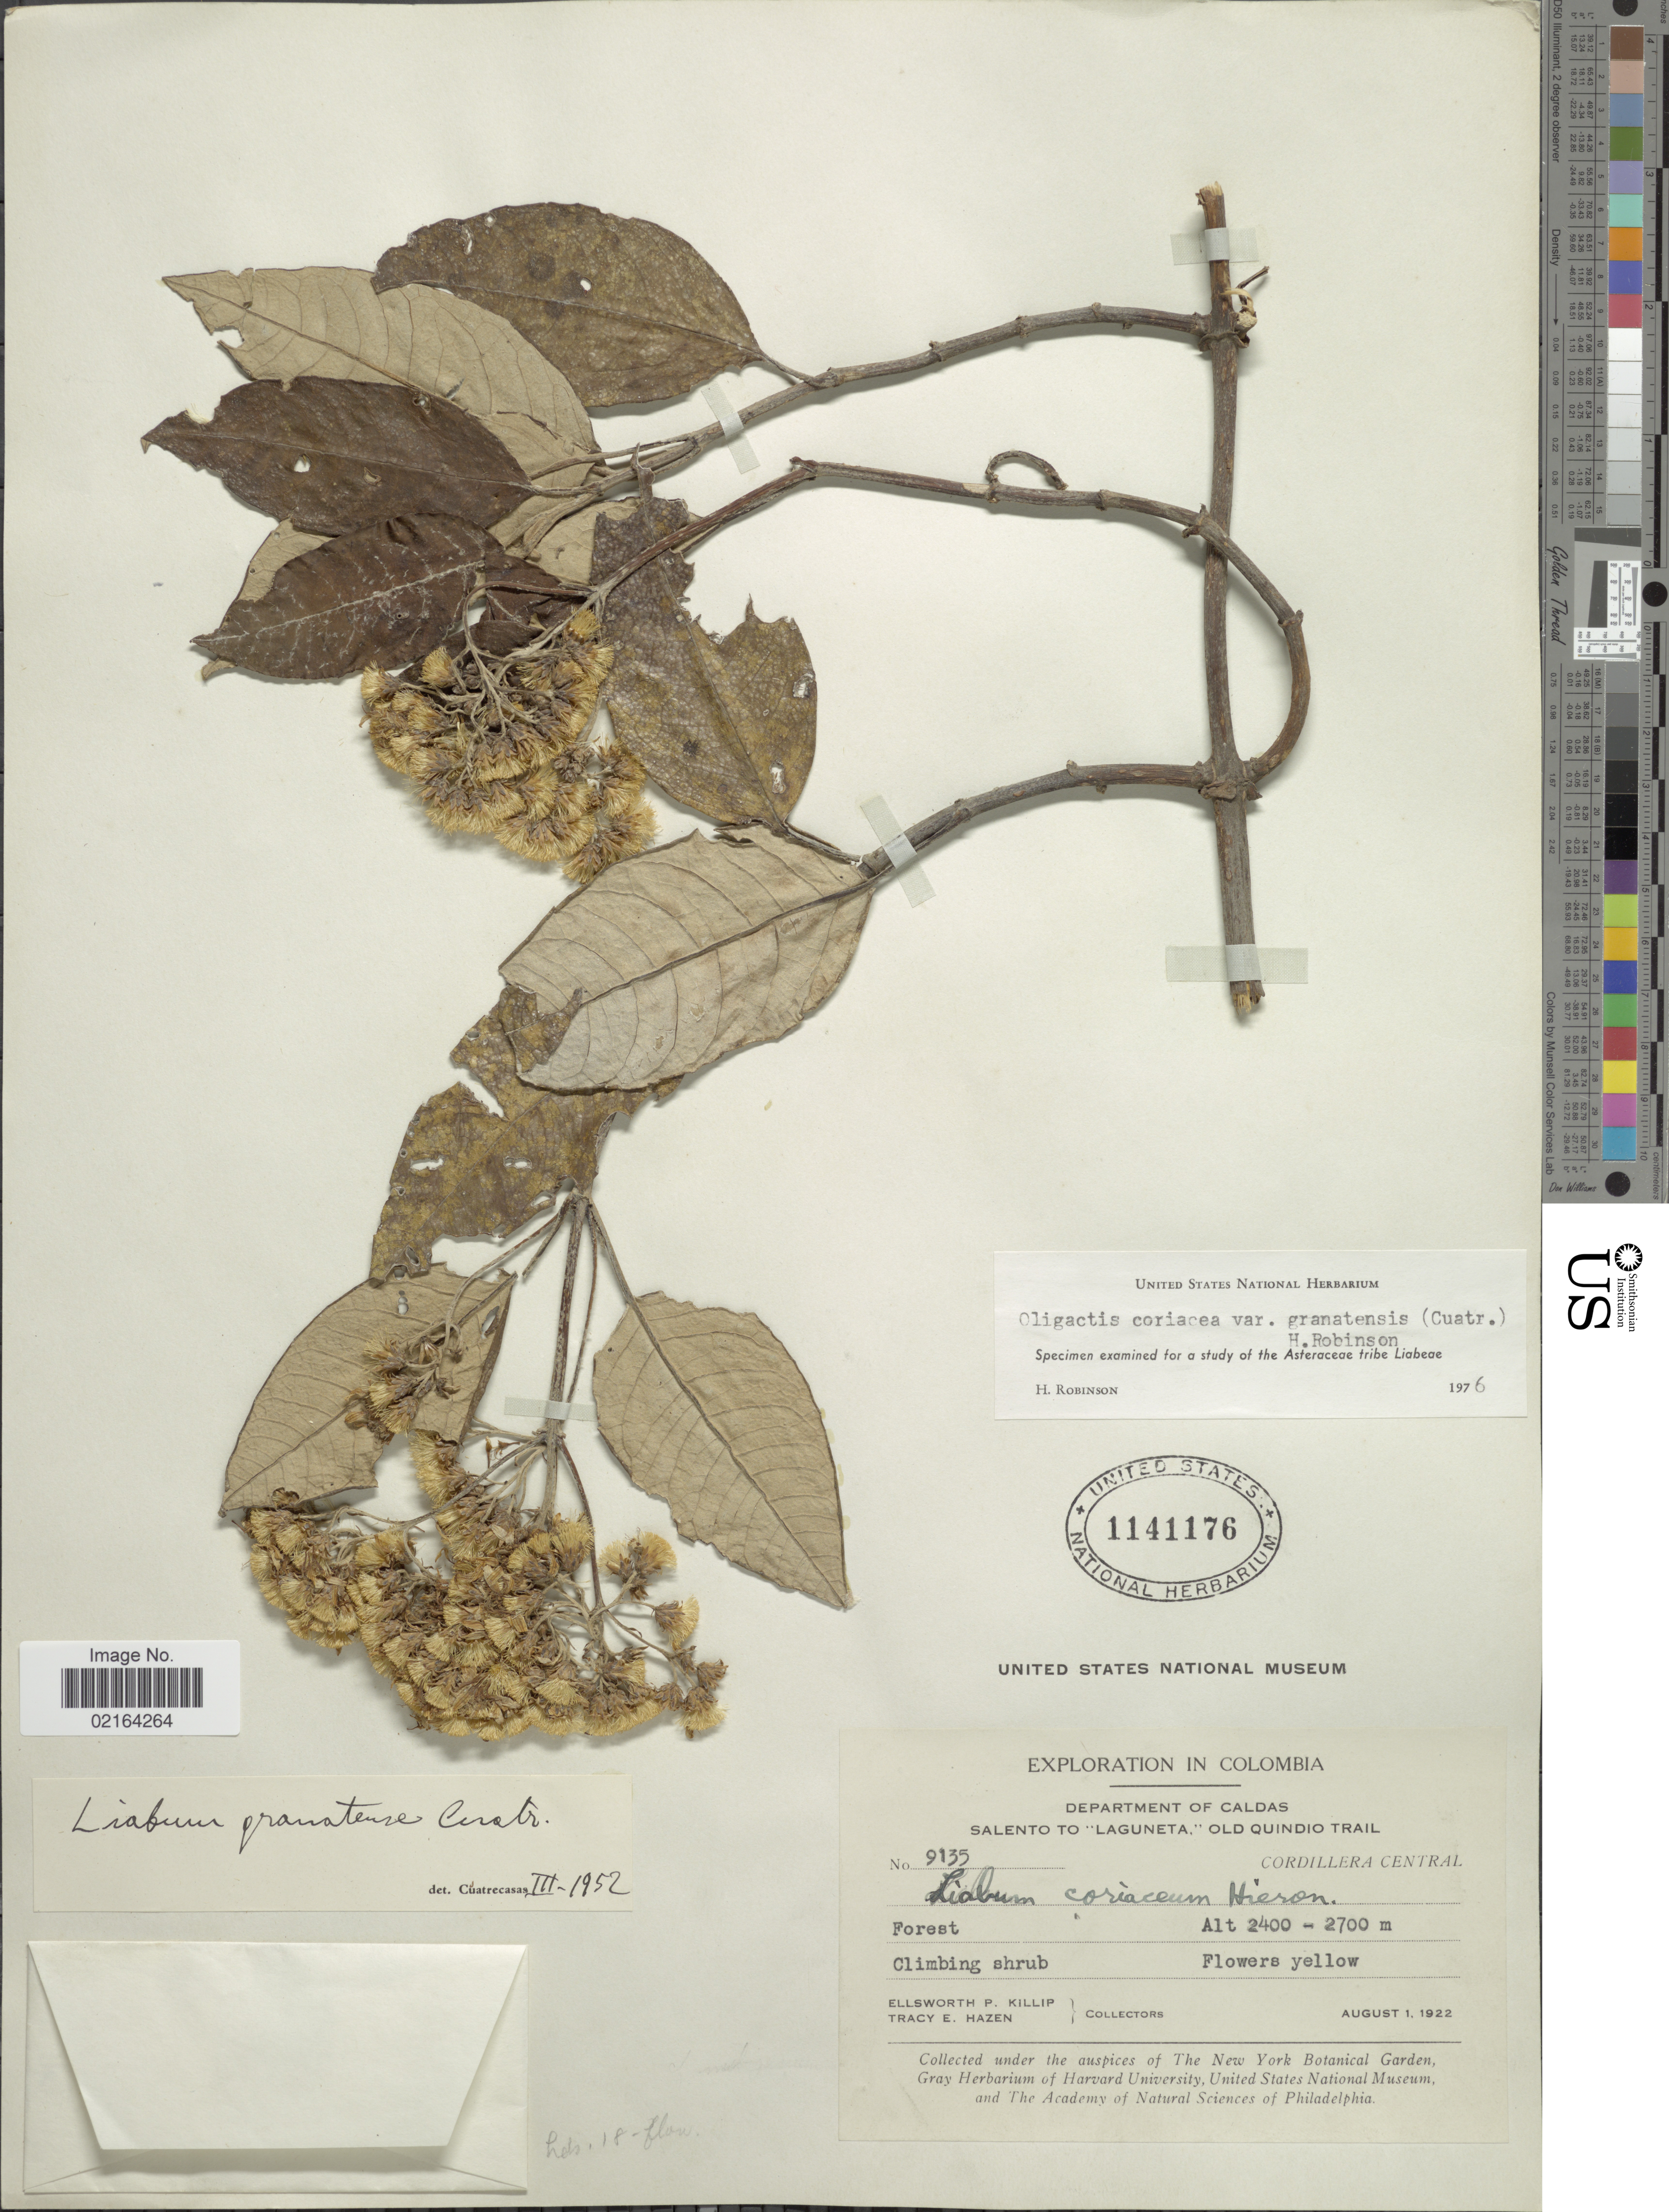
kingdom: Plantae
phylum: Tracheophyta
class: Magnoliopsida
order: Asterales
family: Asteraceae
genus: Sampera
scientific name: Sampera coriacea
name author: (Hieron.) V.A. Funk & H. Rob.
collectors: E. P. Killip & T. E. Hazen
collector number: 9135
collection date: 1922-08-01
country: Colombia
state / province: Caldas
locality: Department of Caldas, Salento to "Laguneta" Old Quindo Trail, Cordillera Central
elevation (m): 2400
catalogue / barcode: US 1141176